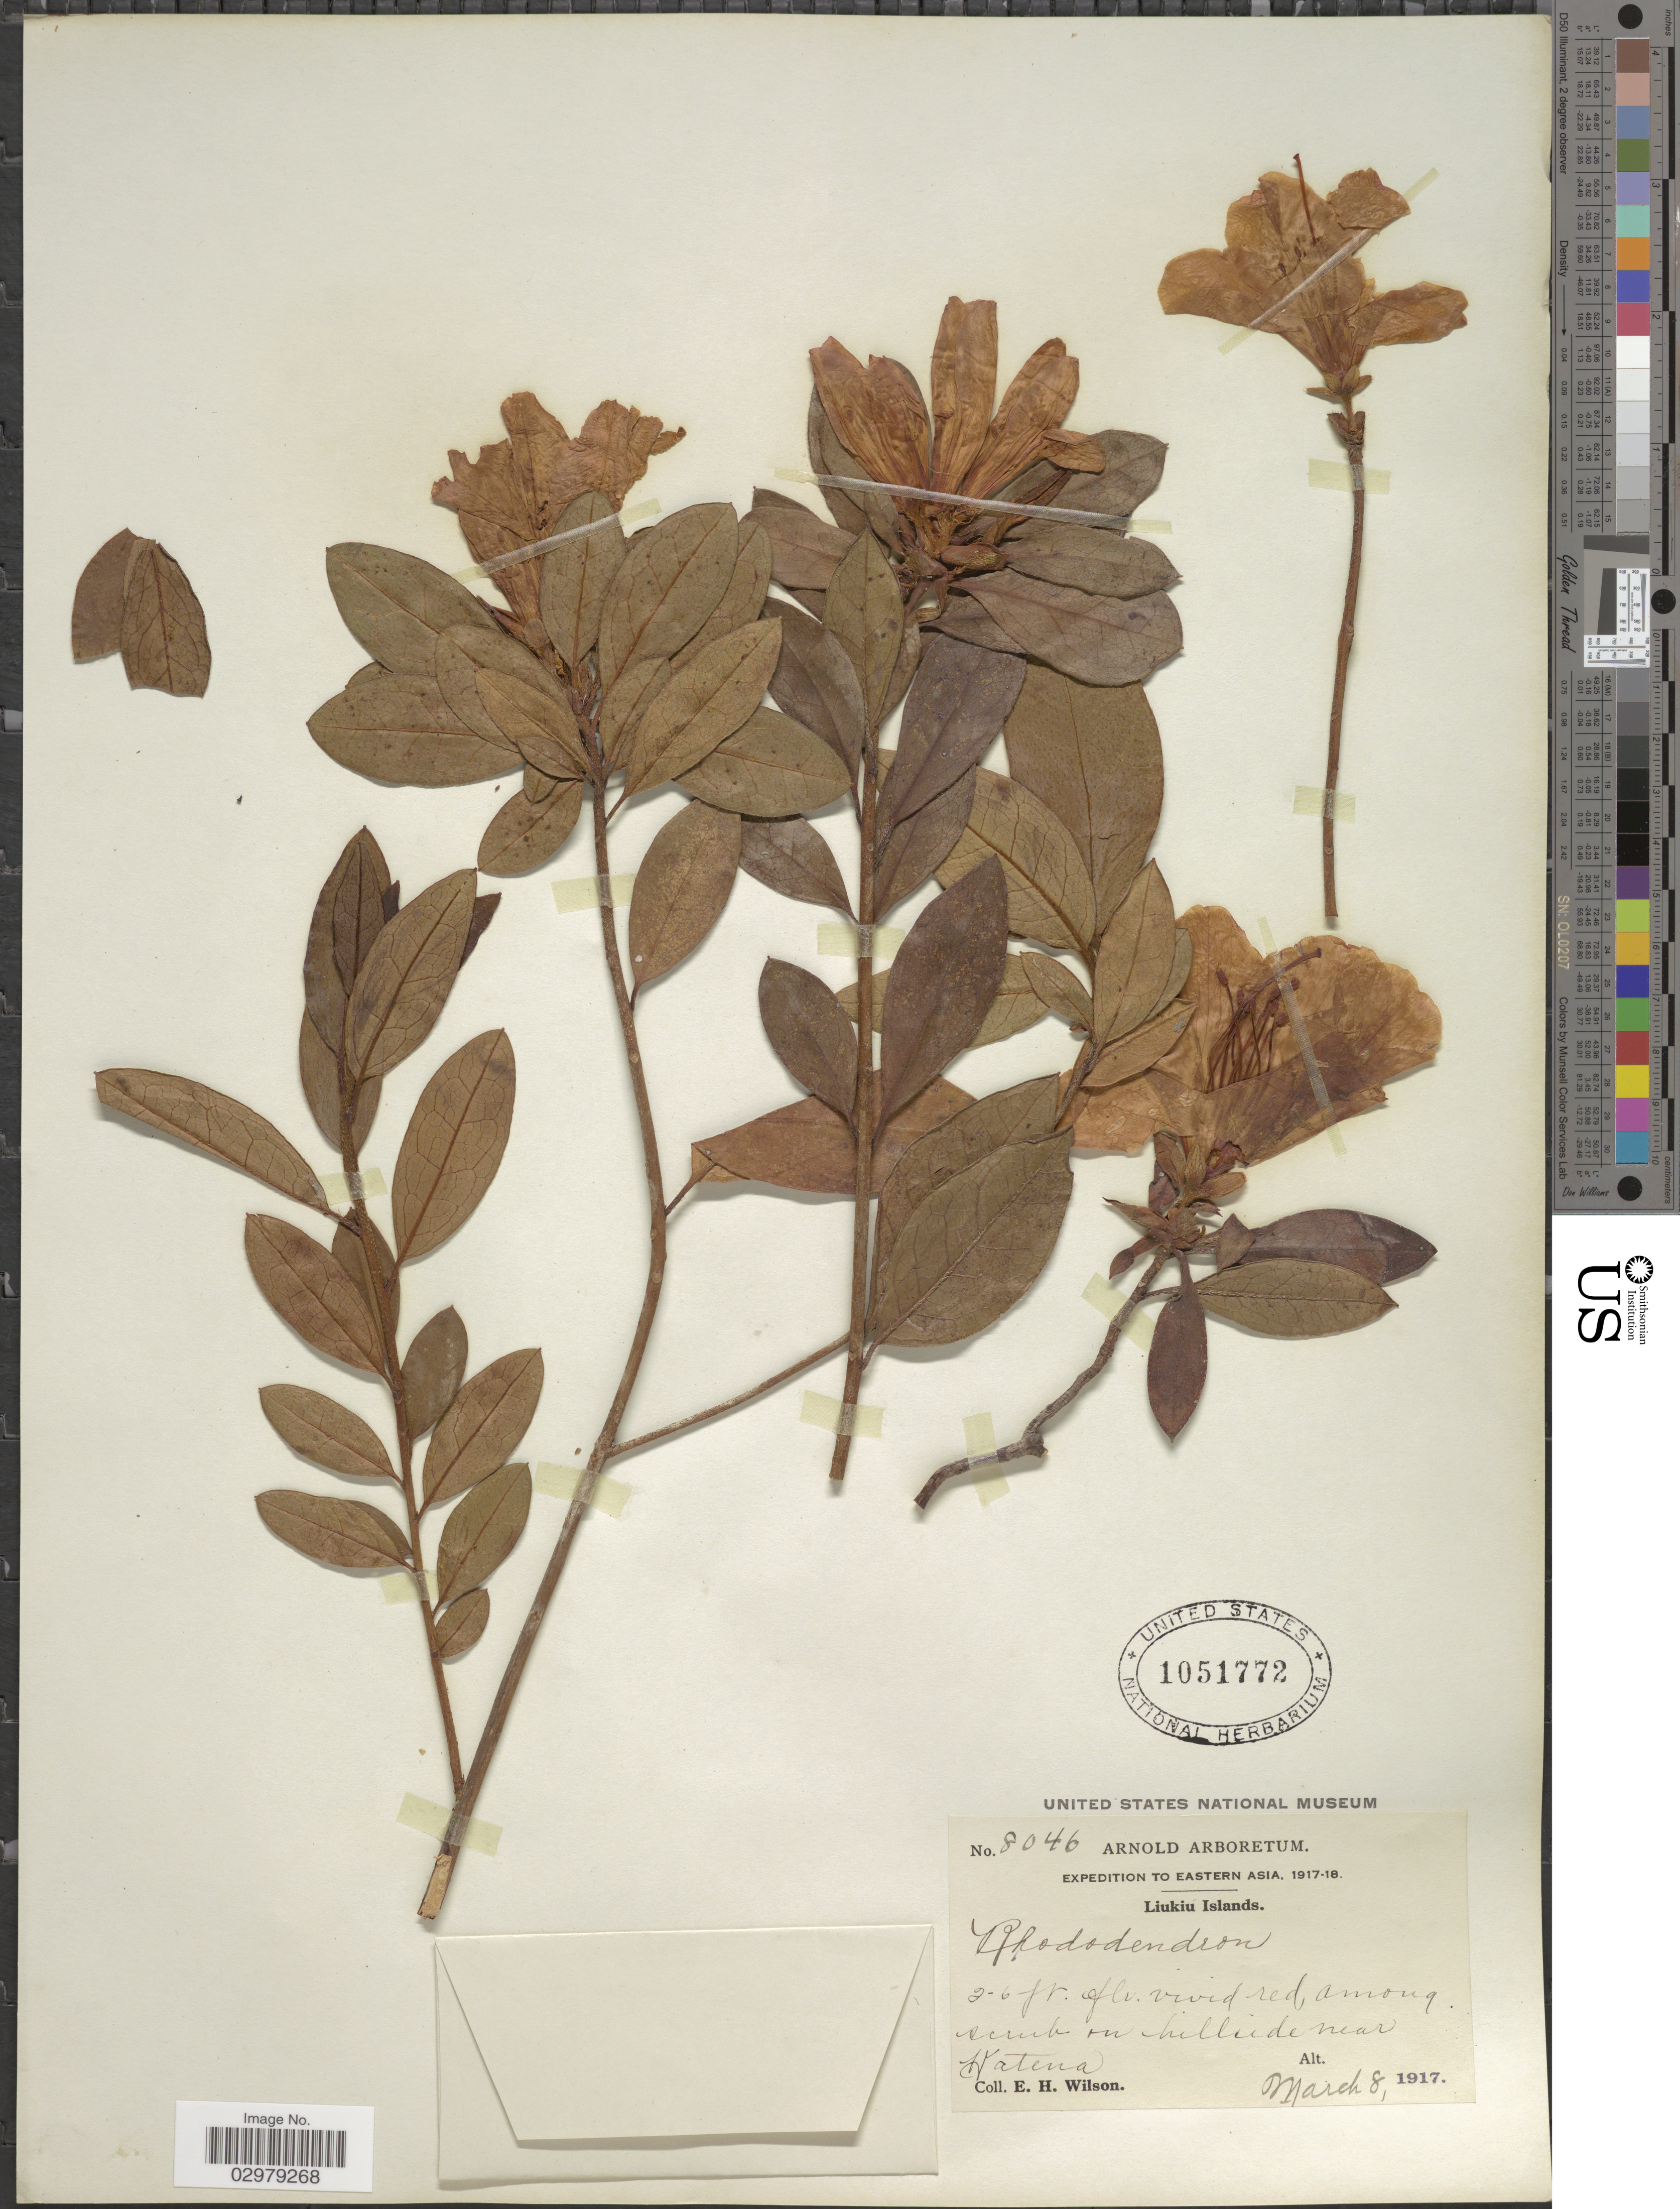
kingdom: Plantae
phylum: Tracheophyta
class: Magnoliopsida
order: Ericales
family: Ericaceae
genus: Rhododendron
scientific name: Rhododendron sp.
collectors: E. Wilson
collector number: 8046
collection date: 1917-03-08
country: Japan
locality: Liukiu Islands. Hillsides near Katena.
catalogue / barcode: US 1051772